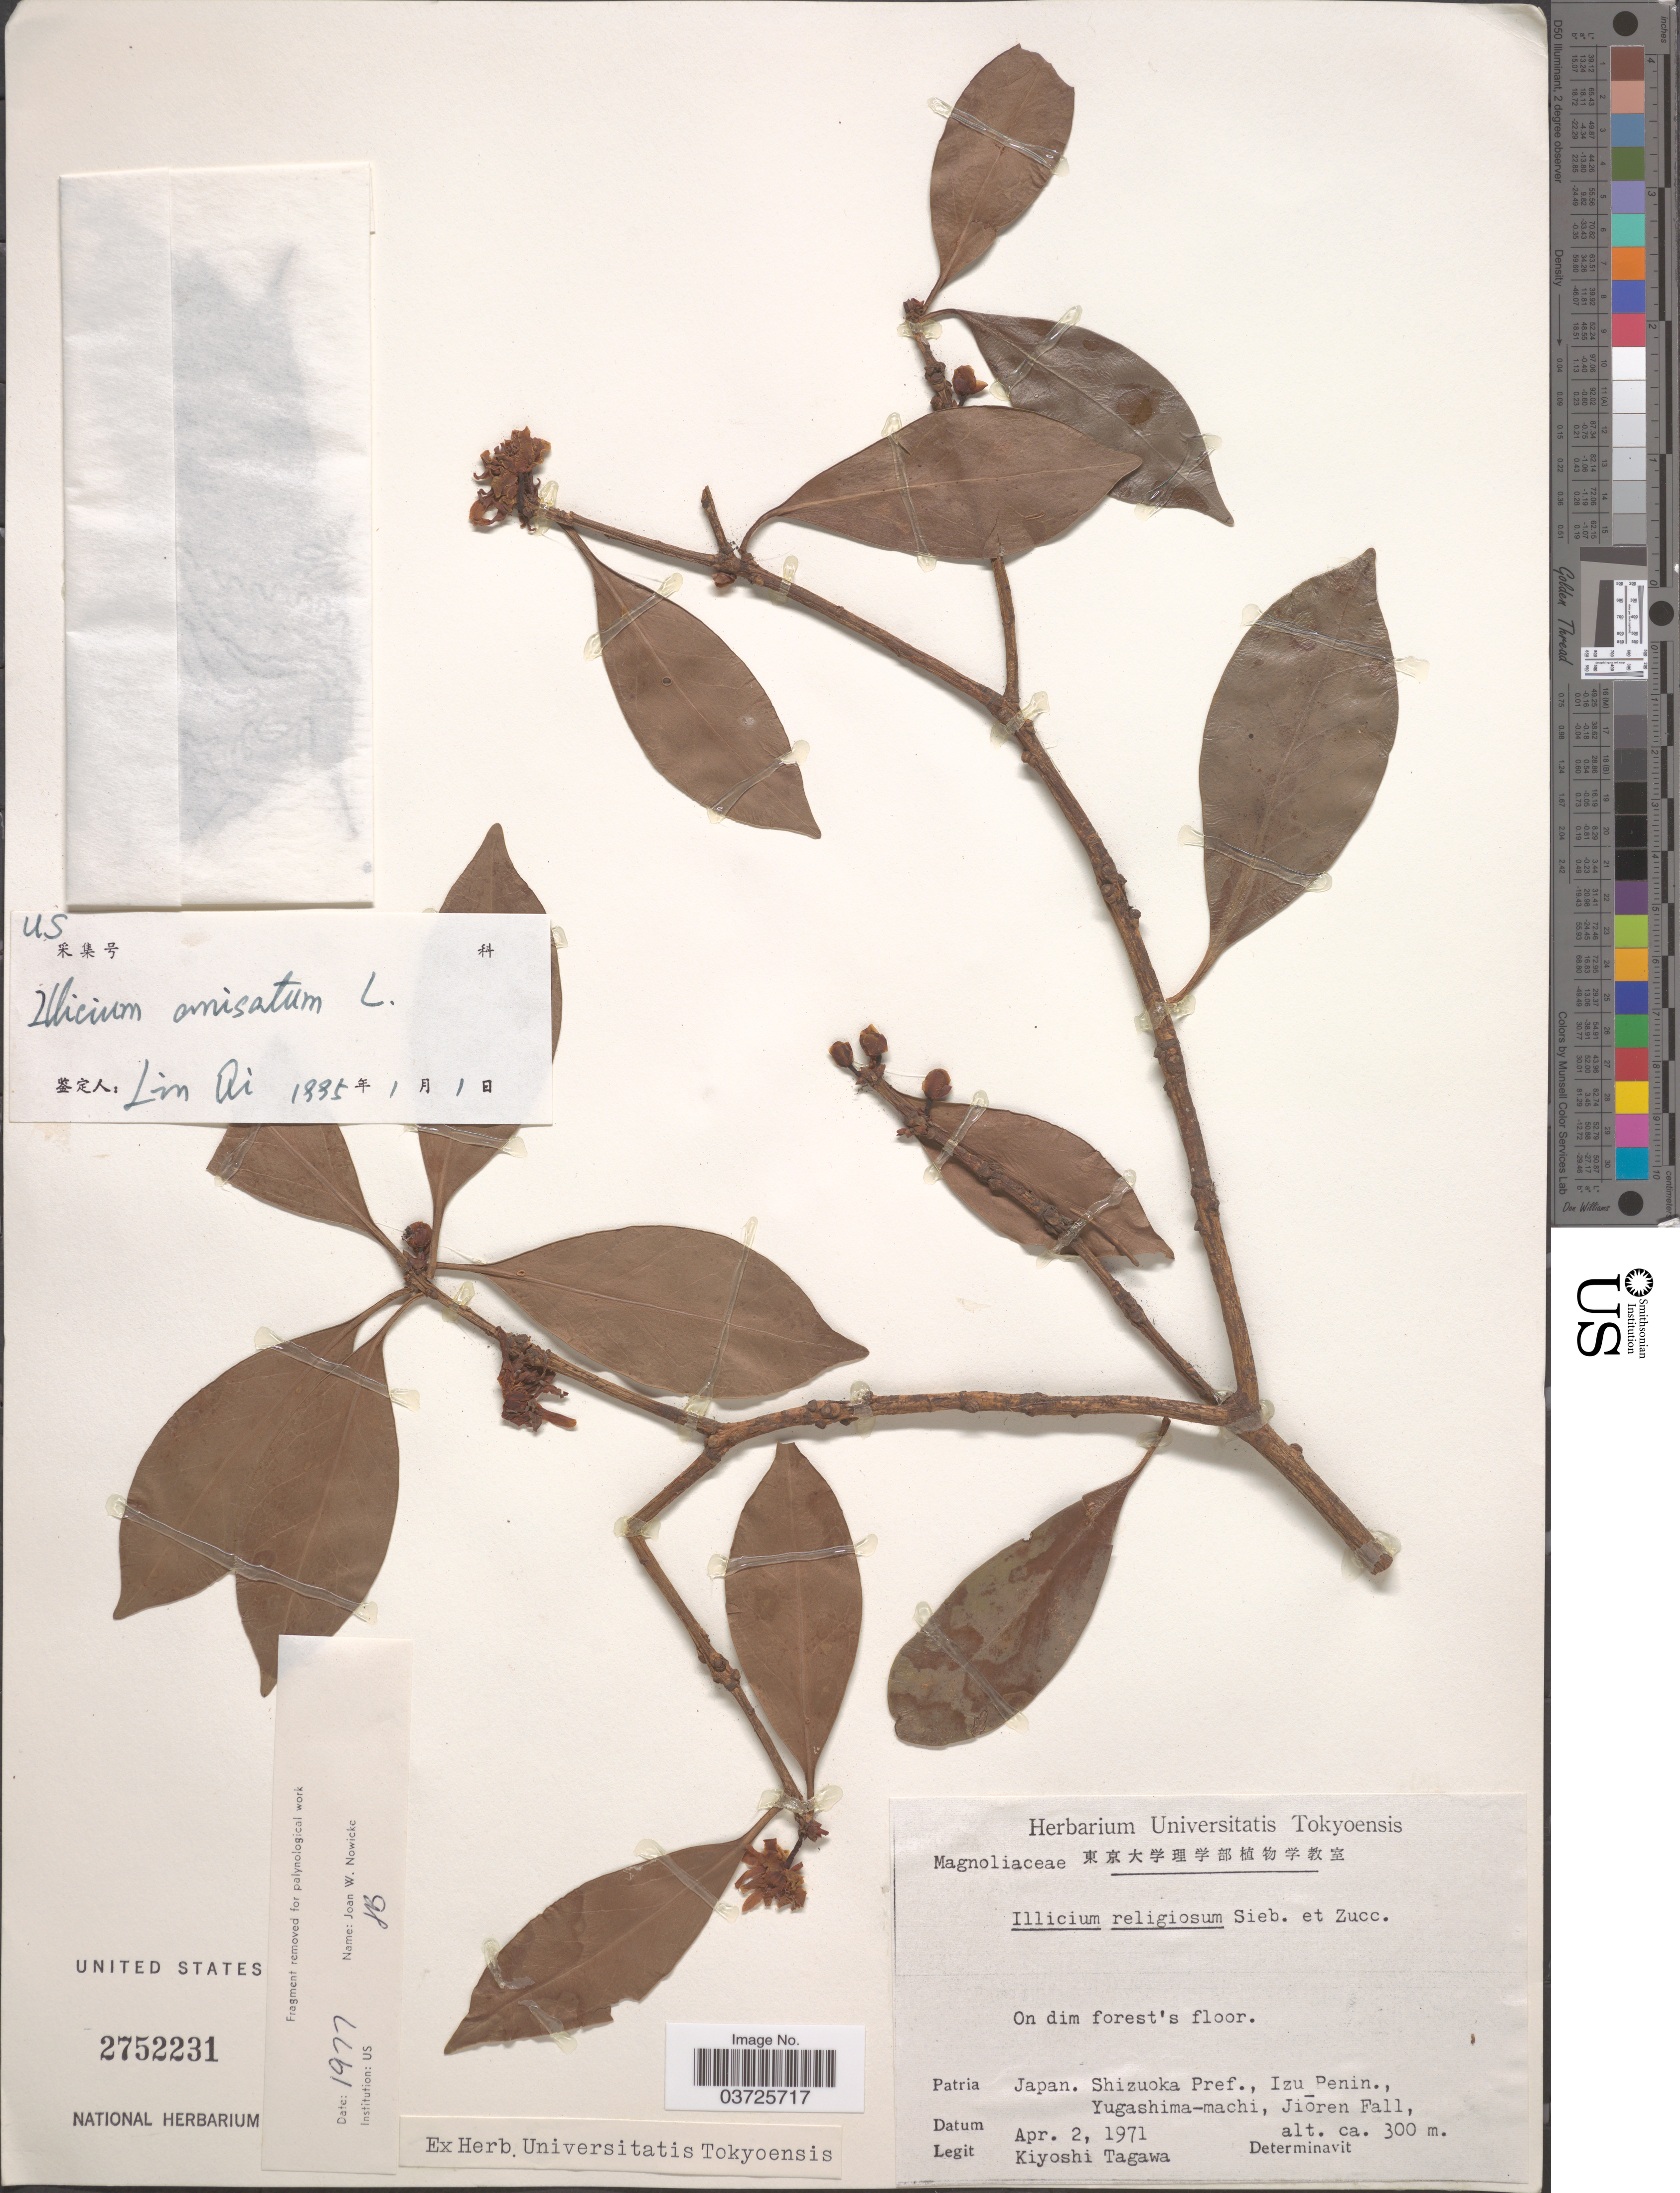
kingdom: Plantae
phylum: Tracheophyta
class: Magnoliopsida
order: Austrobaileyales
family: Schisandraceae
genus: Illicium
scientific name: Illicium anisatum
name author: L.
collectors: K. Tagawa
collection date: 1971-04-02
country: Japan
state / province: Sizuoka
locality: On dim forest's floor. Shizuoka Pref., Izu Penin., Yugashima-machi, Jioren Fall.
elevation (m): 300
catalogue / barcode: US 2752231